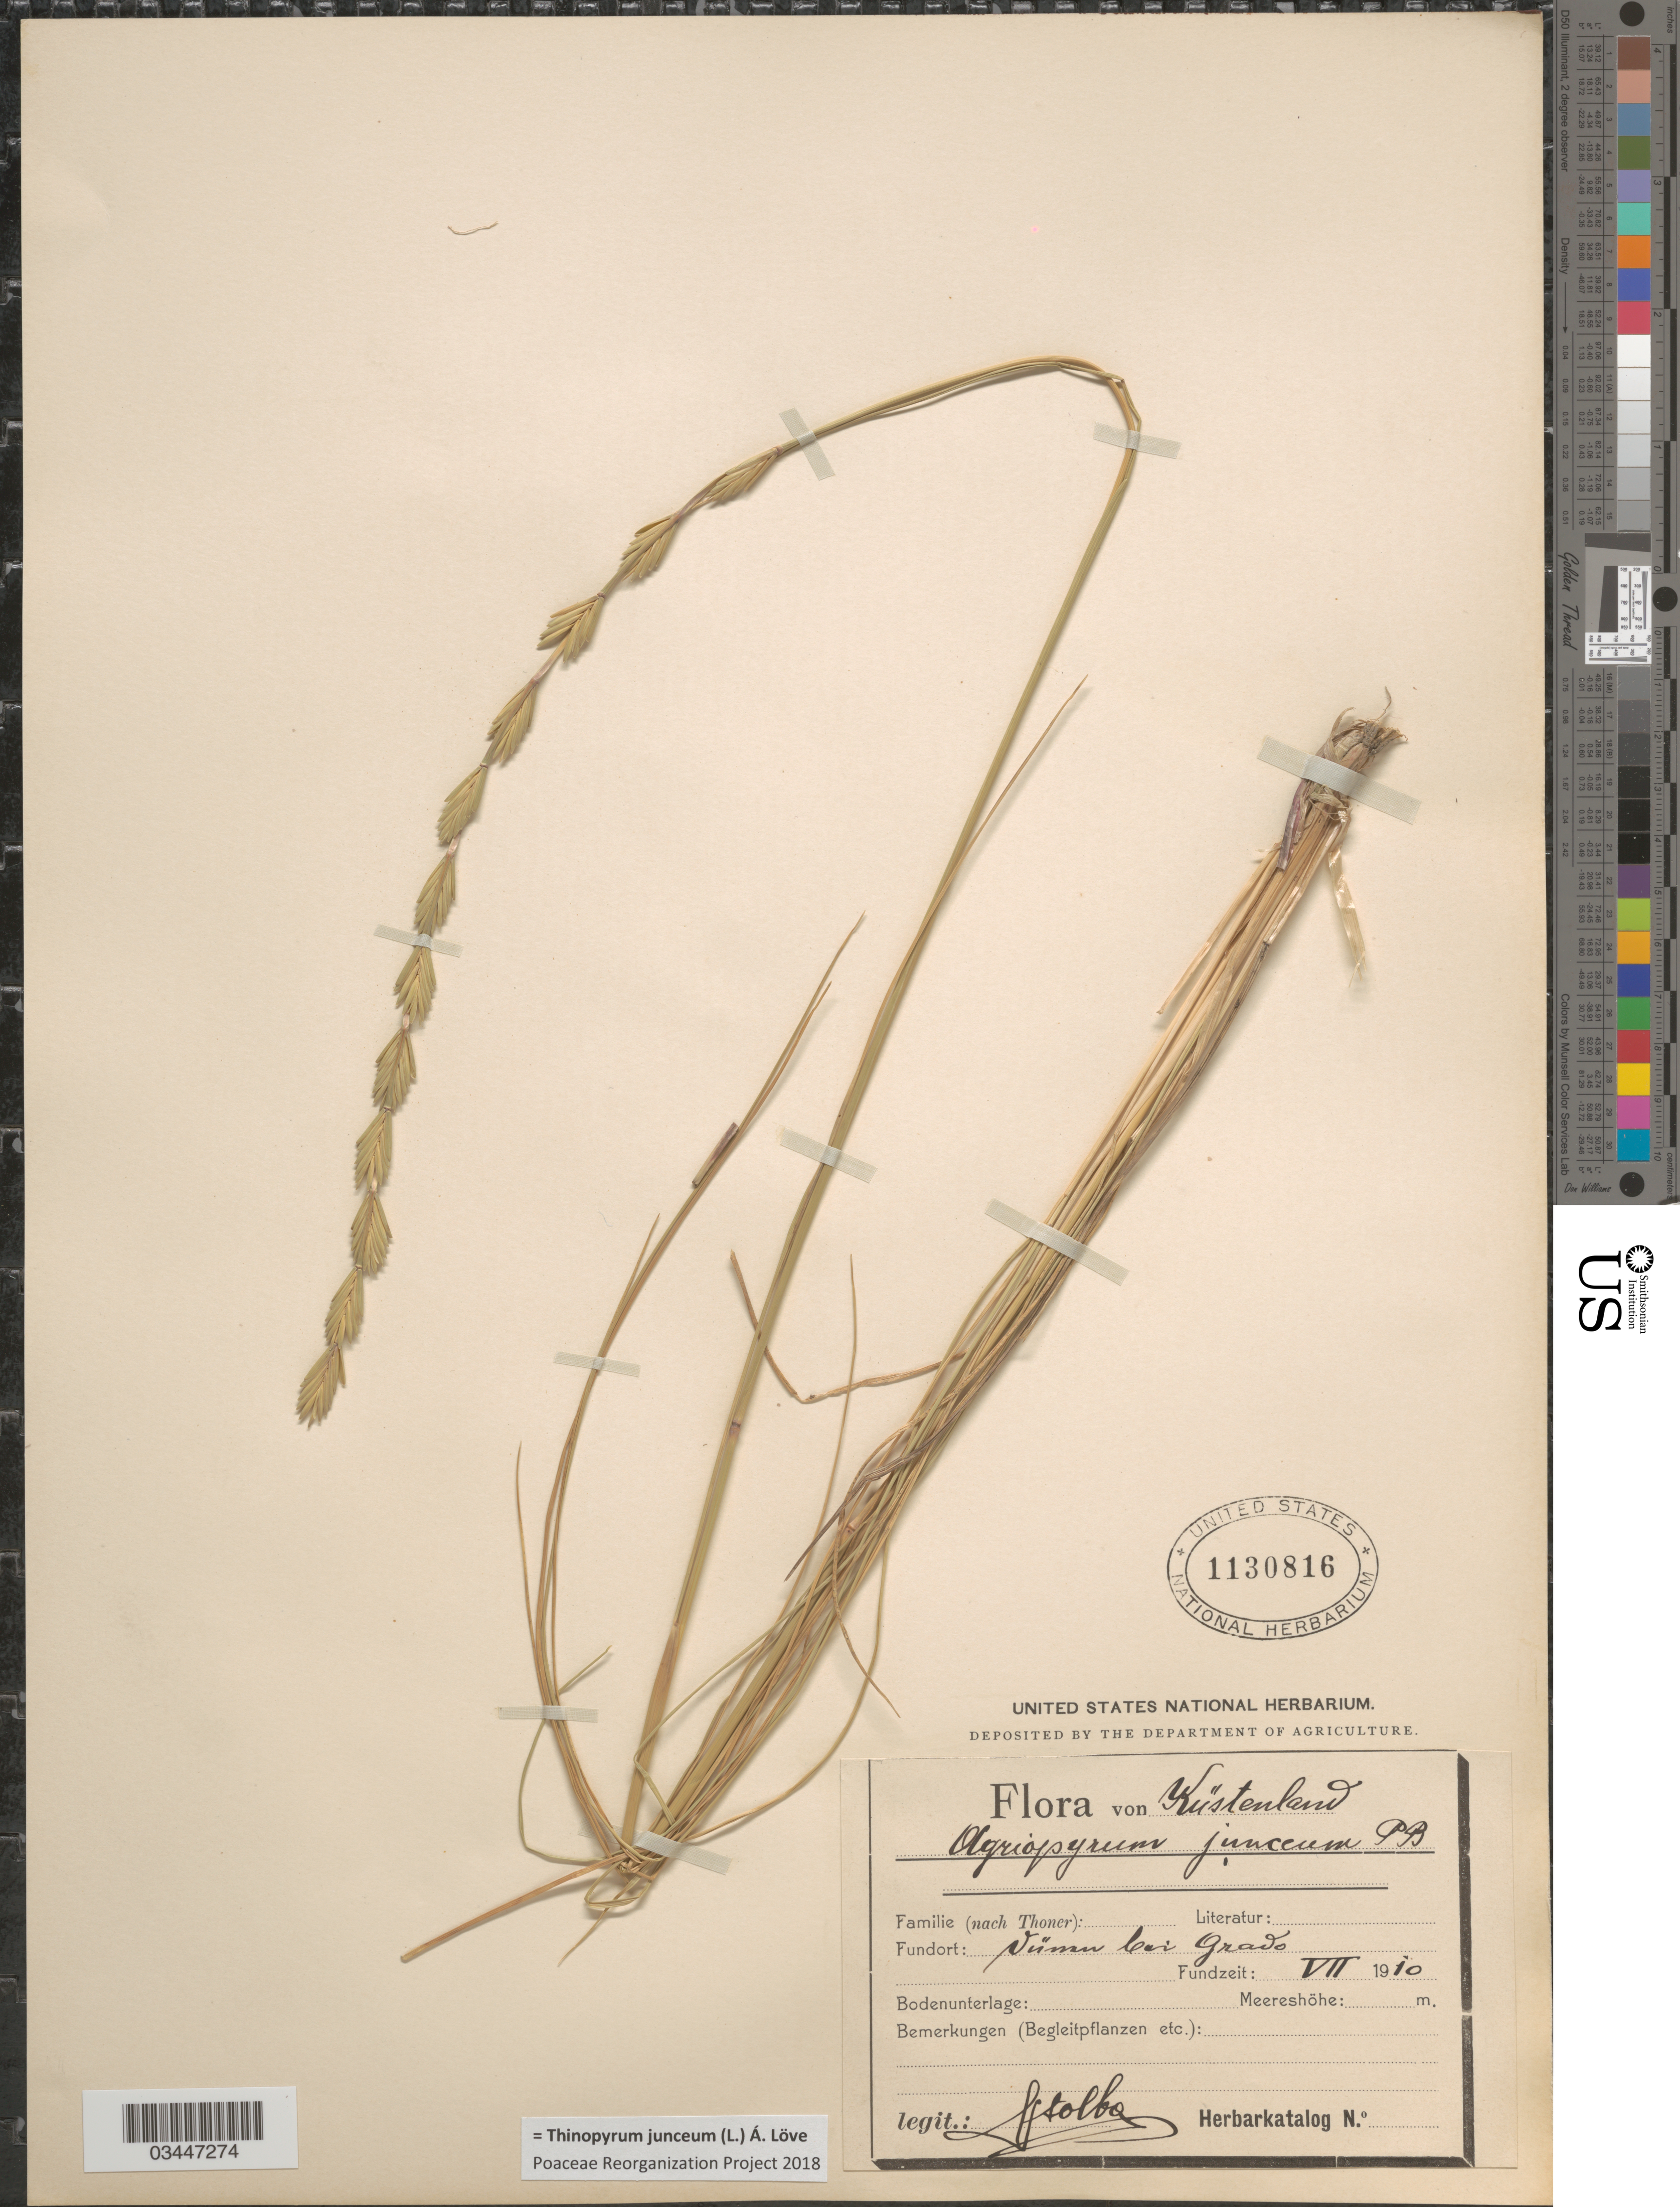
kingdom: Plantae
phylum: Tracheophyta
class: Liliopsida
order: Poales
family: Poaceae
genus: Thinopyrum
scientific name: Thinopyrum junceum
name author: (L.) Á. Löve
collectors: Stolba, F.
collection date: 1910-07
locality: Küstenland. Vümu bei Grado.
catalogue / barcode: US 1130816